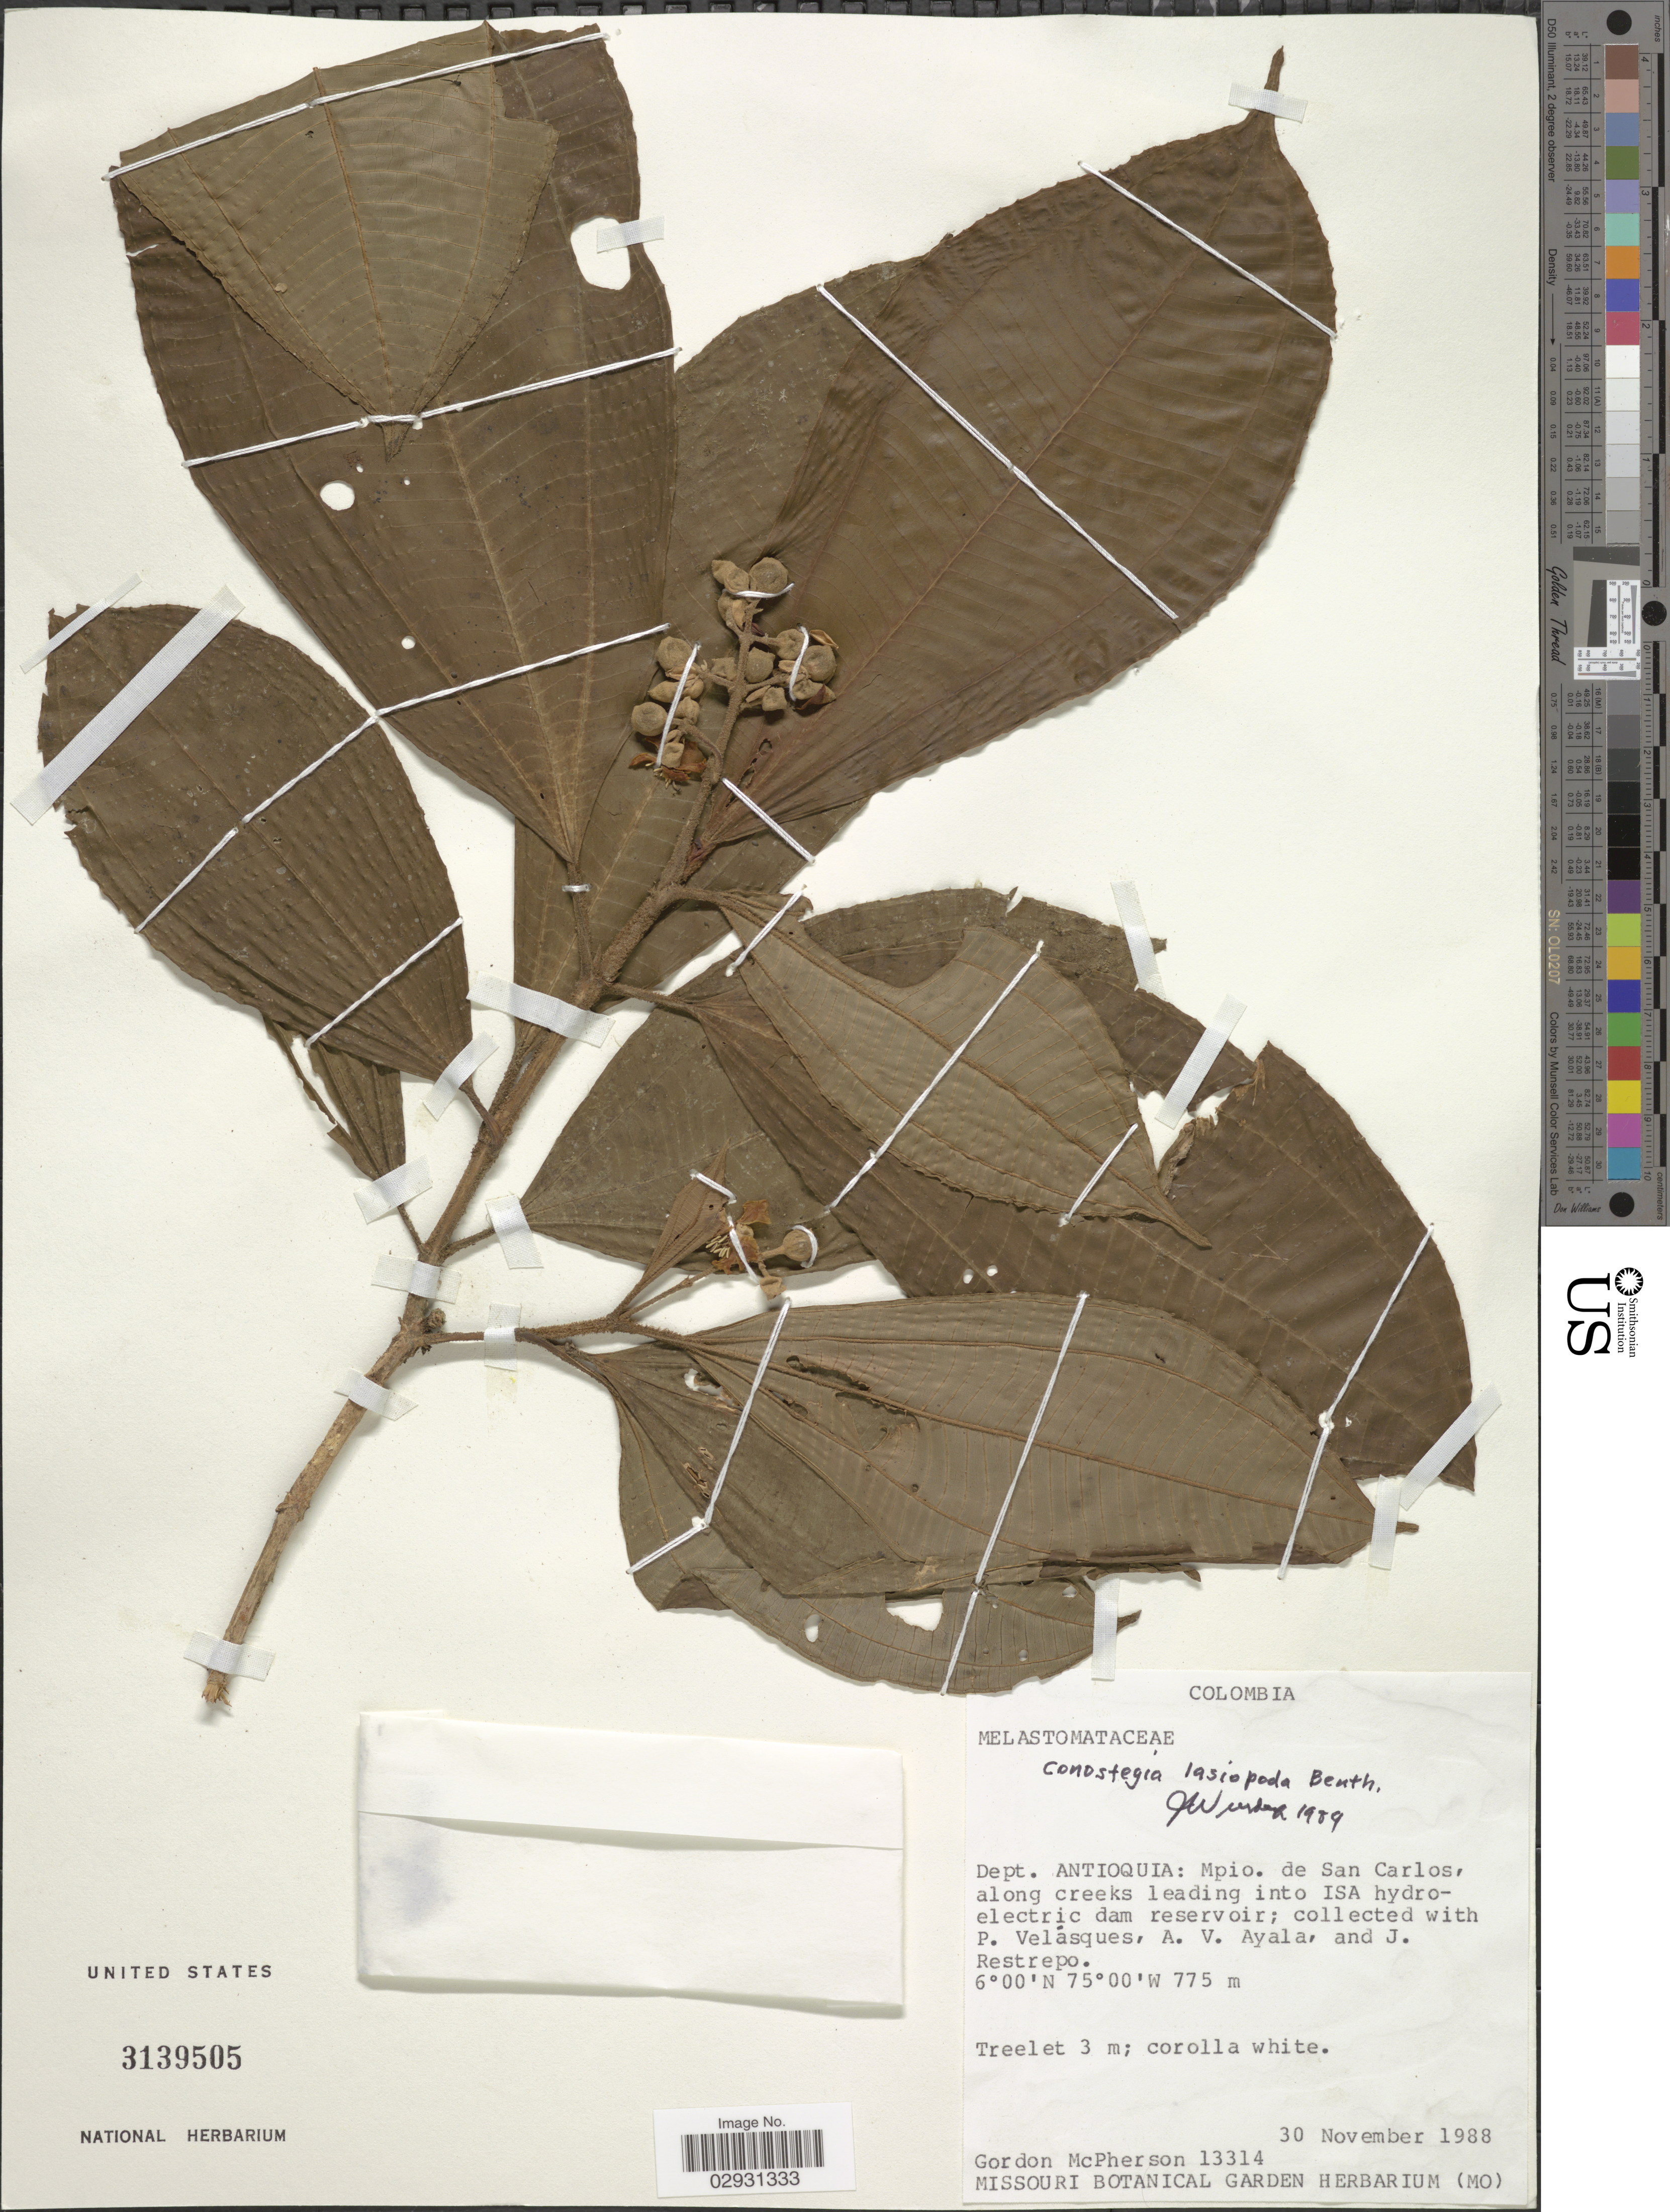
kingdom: Plantae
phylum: Tracheophyta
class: Magnoliopsida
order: Myrtales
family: Melastomataceae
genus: Conostegia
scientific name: Conostegia lasiopoda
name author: Benth.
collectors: G. D. McPherson, P. Velasques, A. V. Ayala & J. Restrepo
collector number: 13314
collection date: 1988-11-30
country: Colombia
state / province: Antioquia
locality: Dept. Antioquia: Mpio. de San Carlos, along creeks leading into ISA hydroelectric dam reservoir.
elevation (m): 775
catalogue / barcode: US 3139505